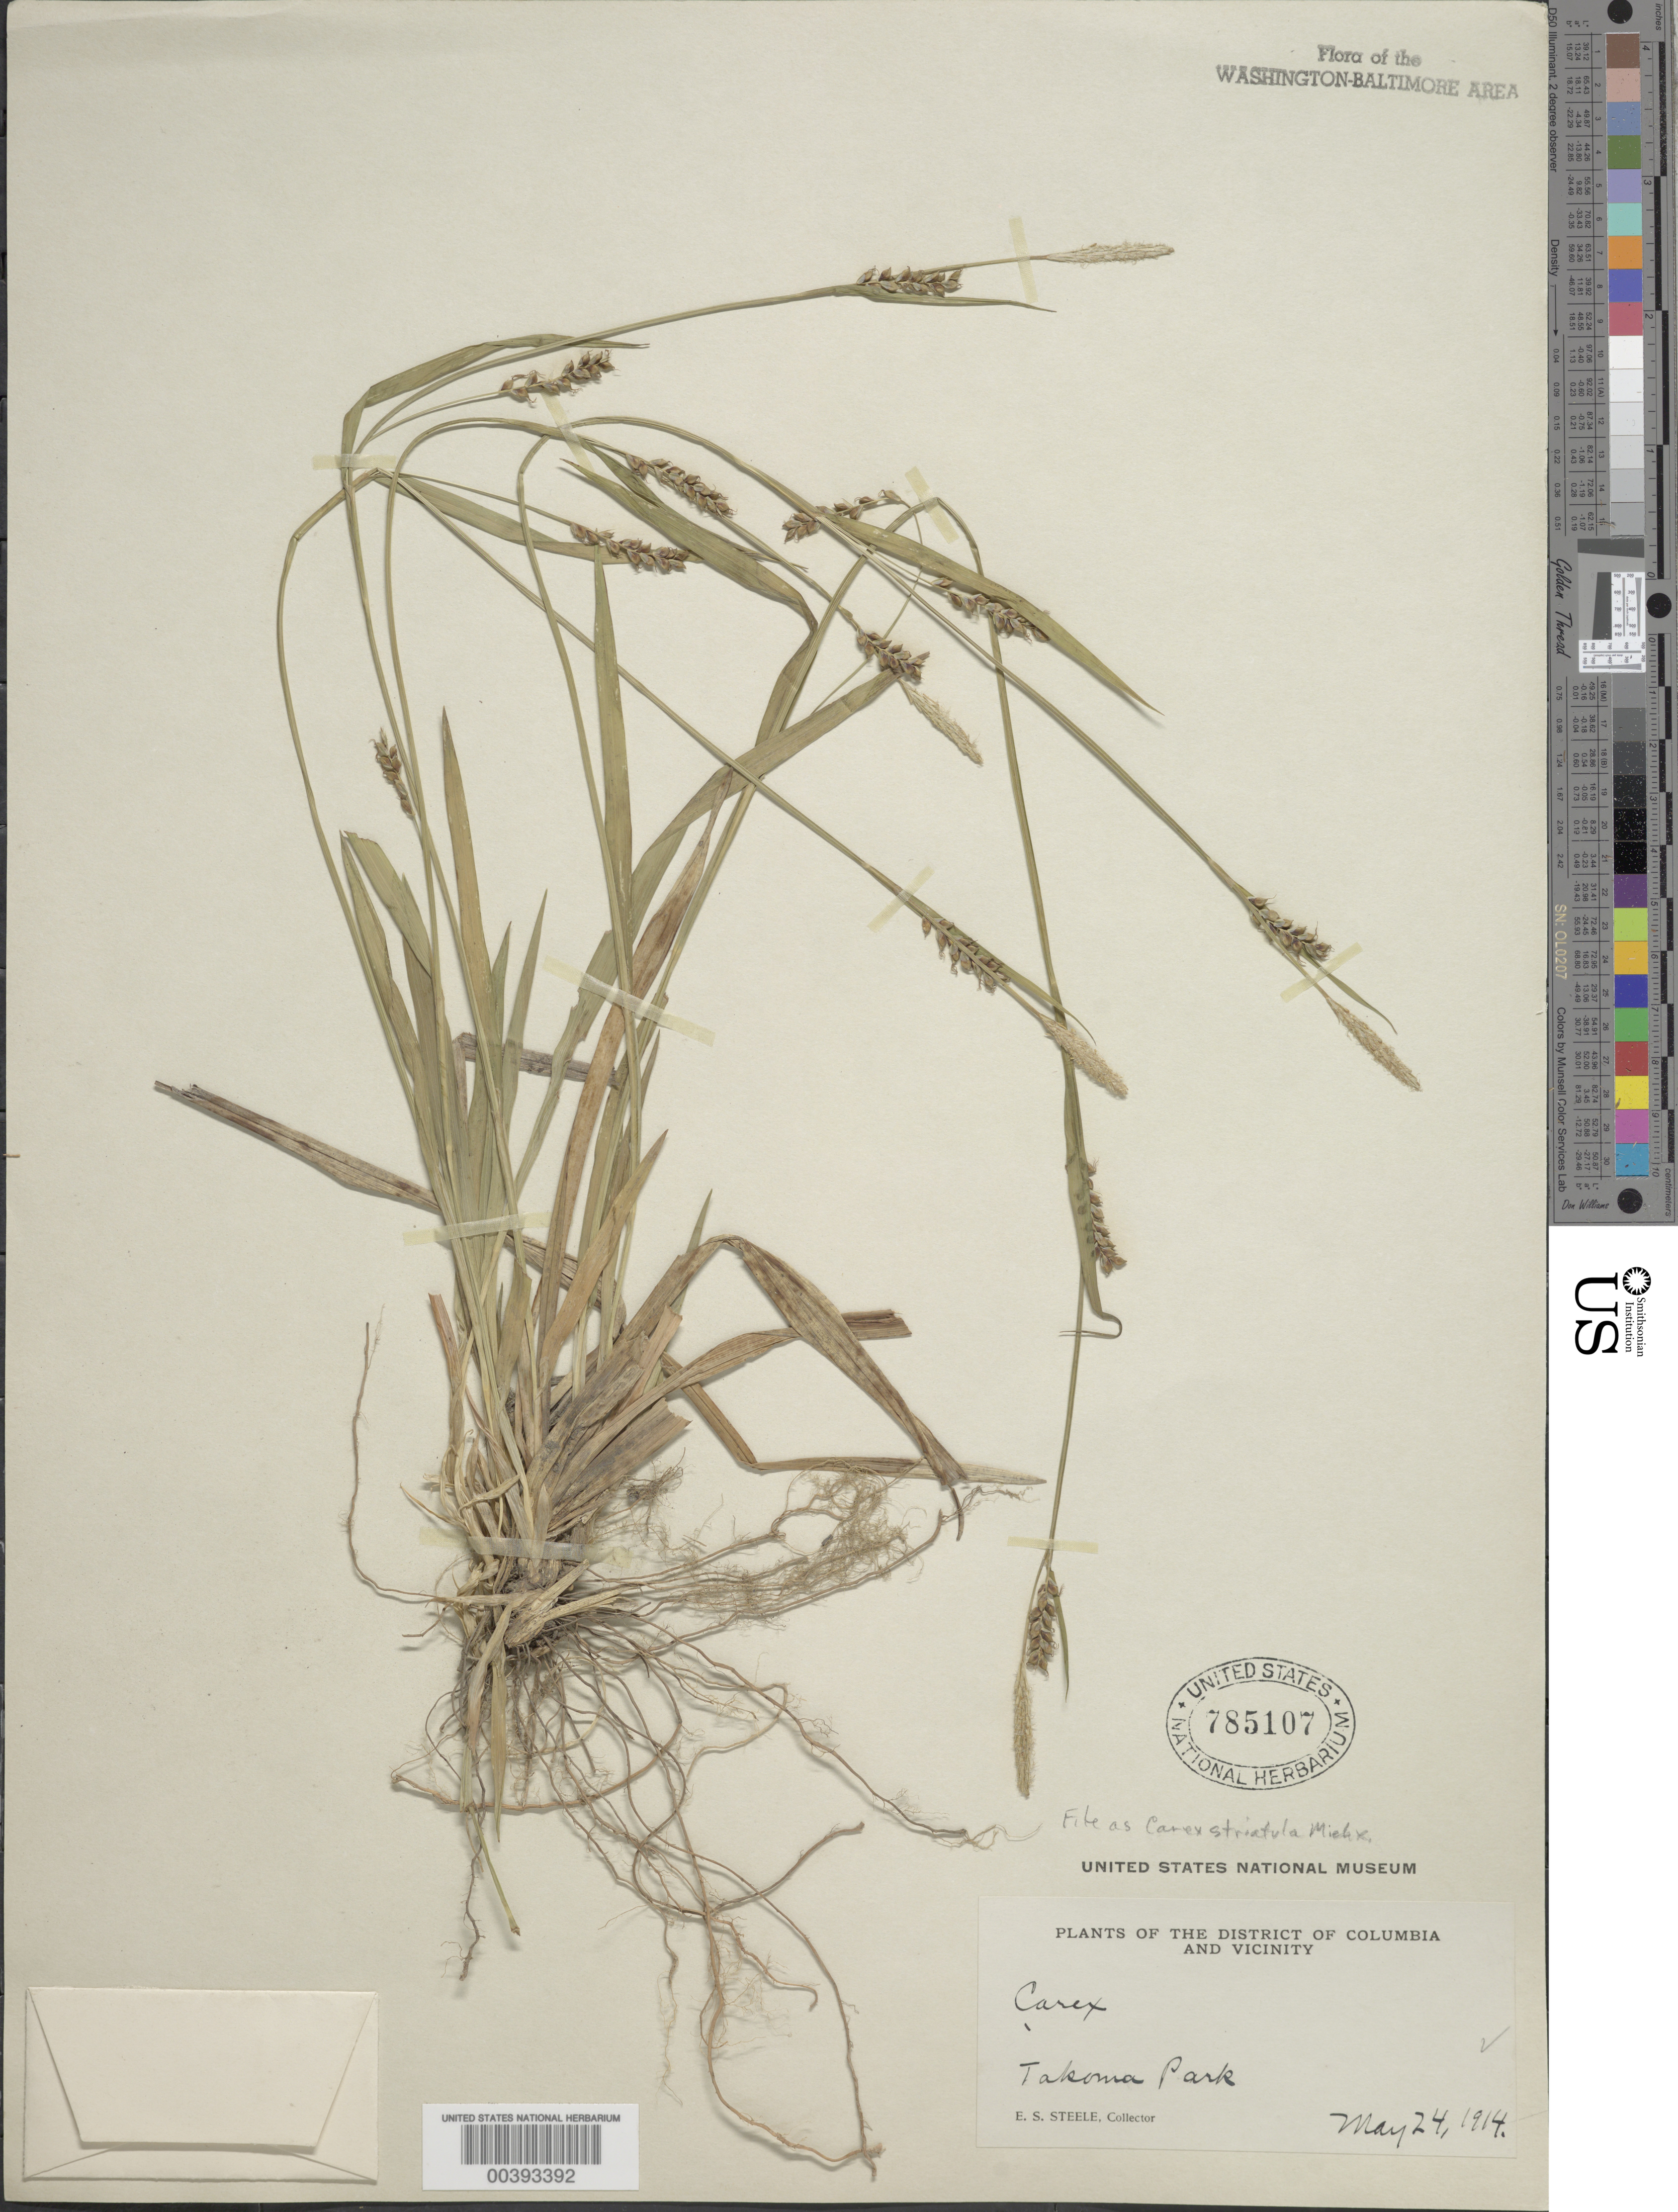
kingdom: Plantae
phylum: Tracheophyta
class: Liliopsida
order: Poales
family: Cyperaceae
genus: Carex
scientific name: Carex striatula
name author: Michx.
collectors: E. Steele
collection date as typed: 24 May 1914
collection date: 1914-05-24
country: United States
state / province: District of Columbia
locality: Takoma Park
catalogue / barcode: US 785107